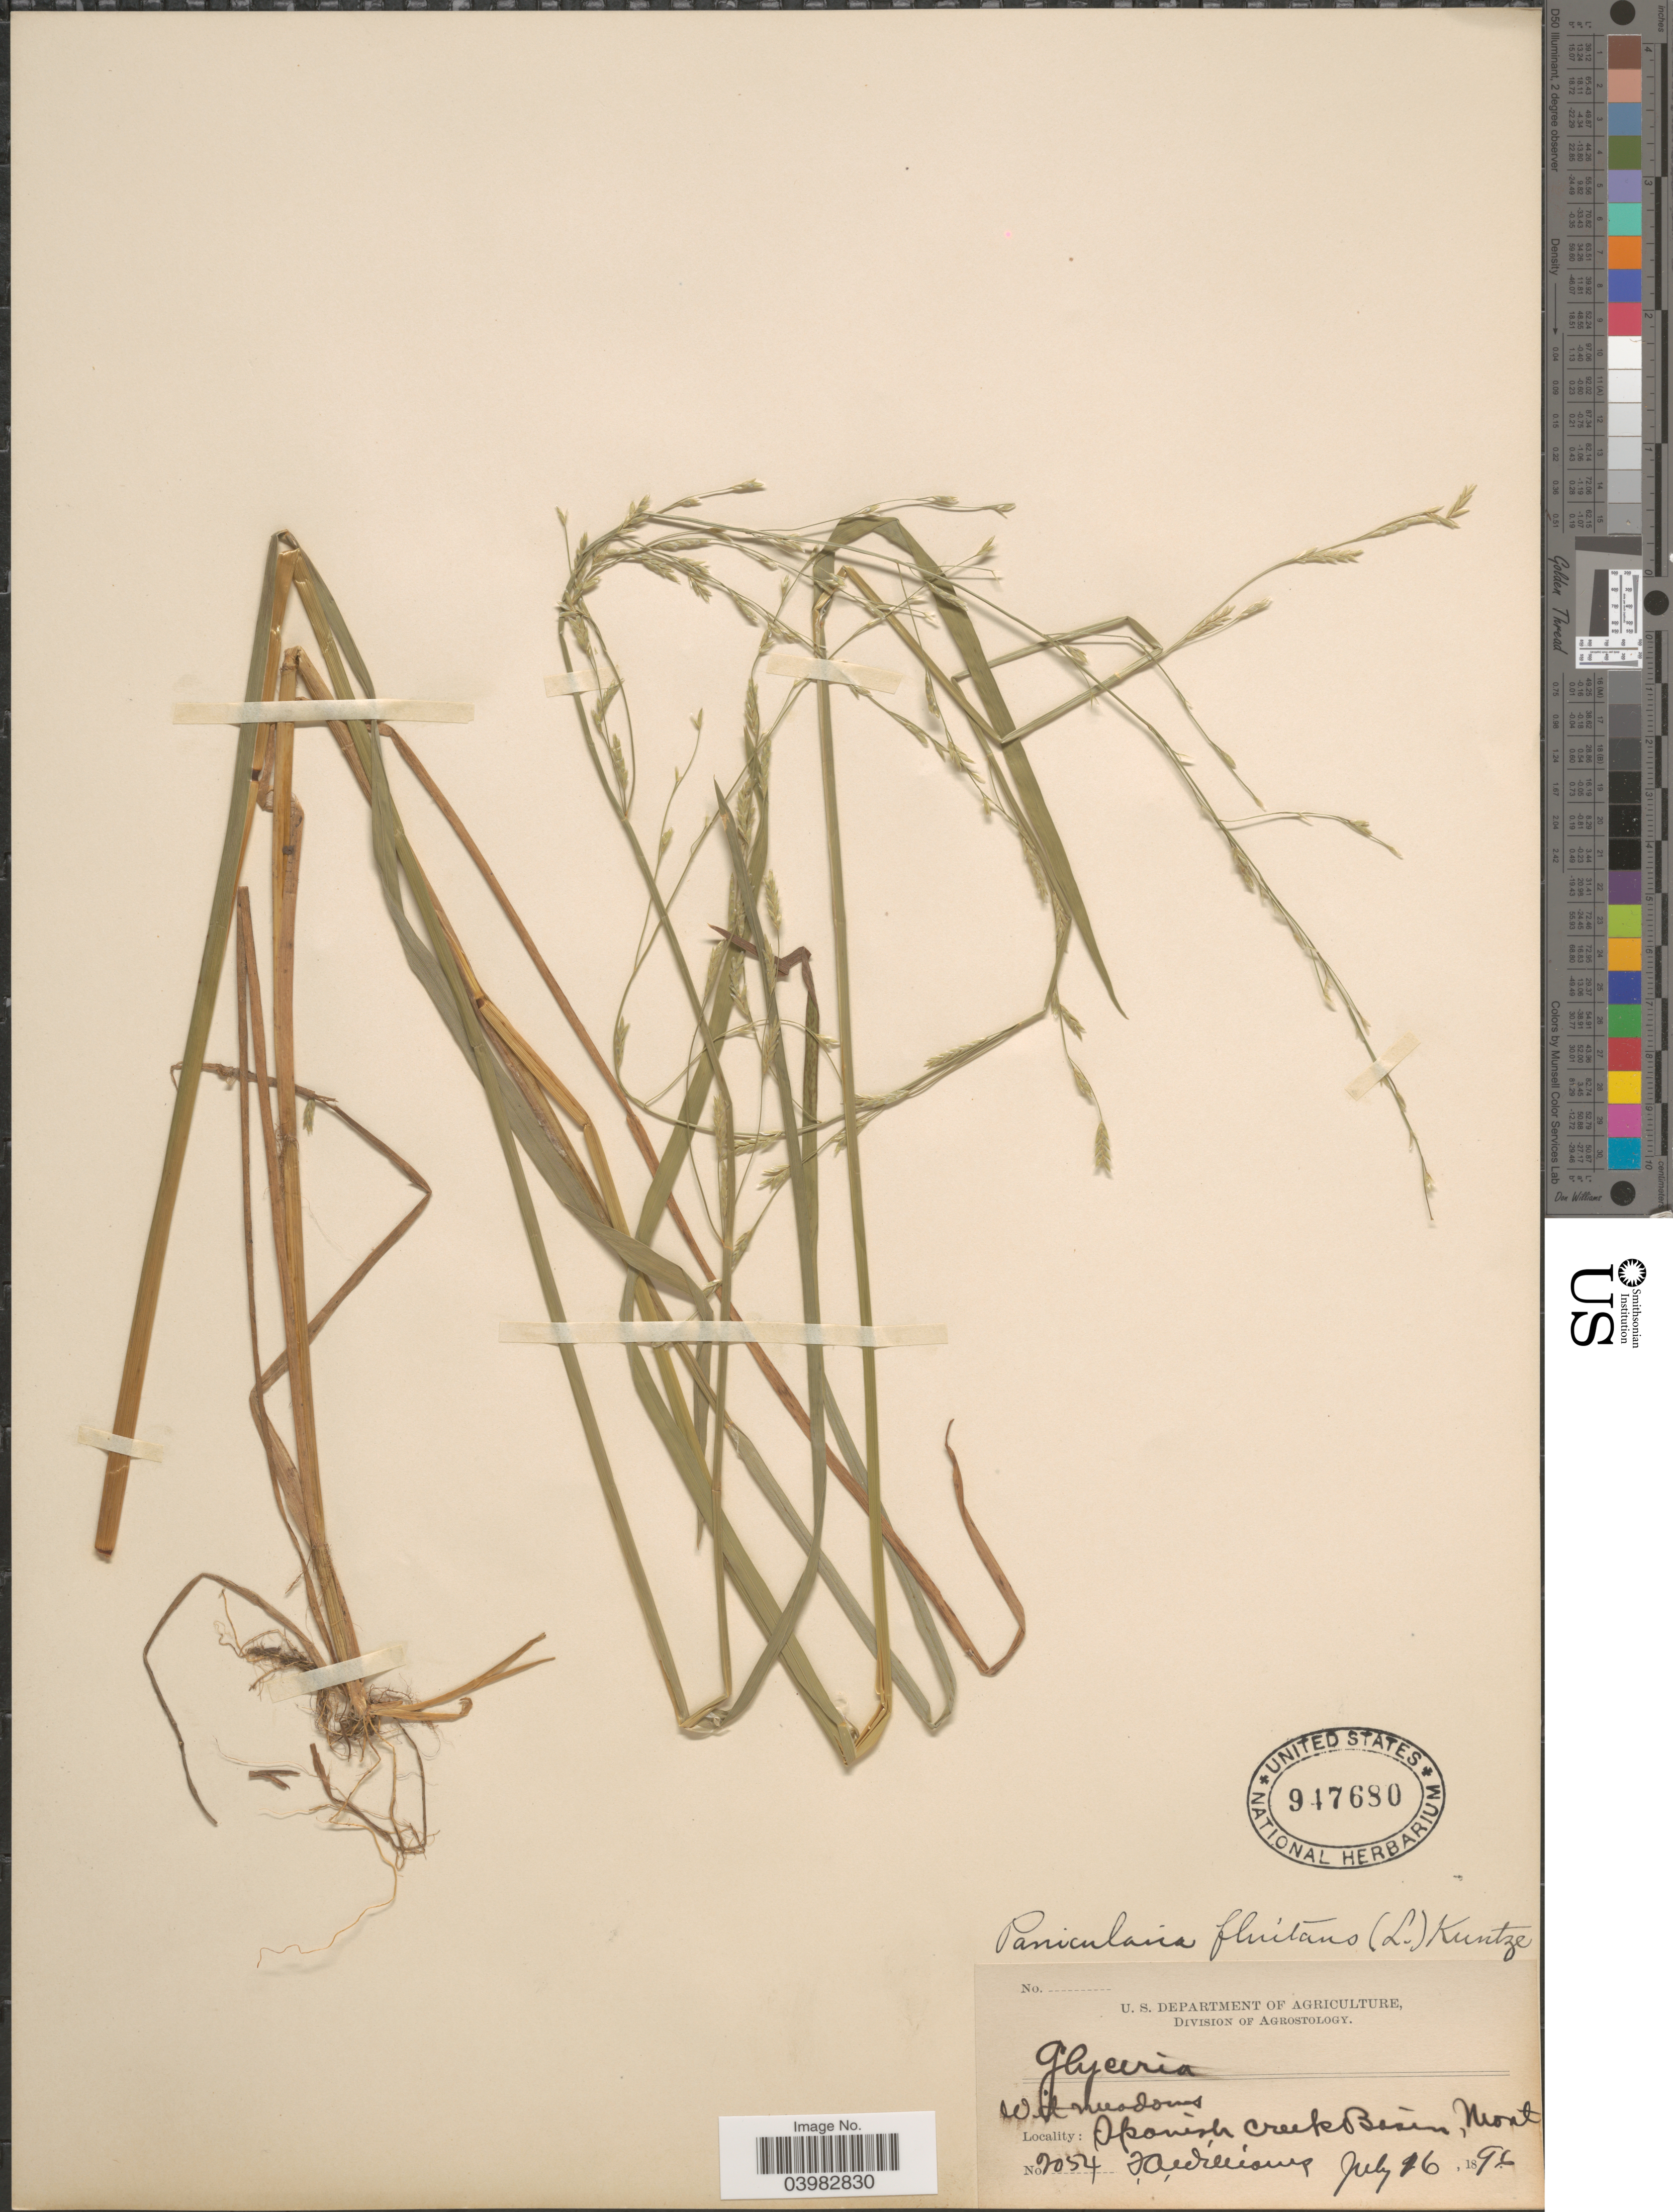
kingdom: Plantae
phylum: Tracheophyta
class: Liliopsida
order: Poales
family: Poaceae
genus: Glyceria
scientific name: Glyceria borealis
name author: (Nash) Batchelder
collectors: T. A. Williams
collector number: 2054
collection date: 1896-07-16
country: United States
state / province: Montana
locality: Spanish Creek Basin.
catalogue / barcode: US 947680